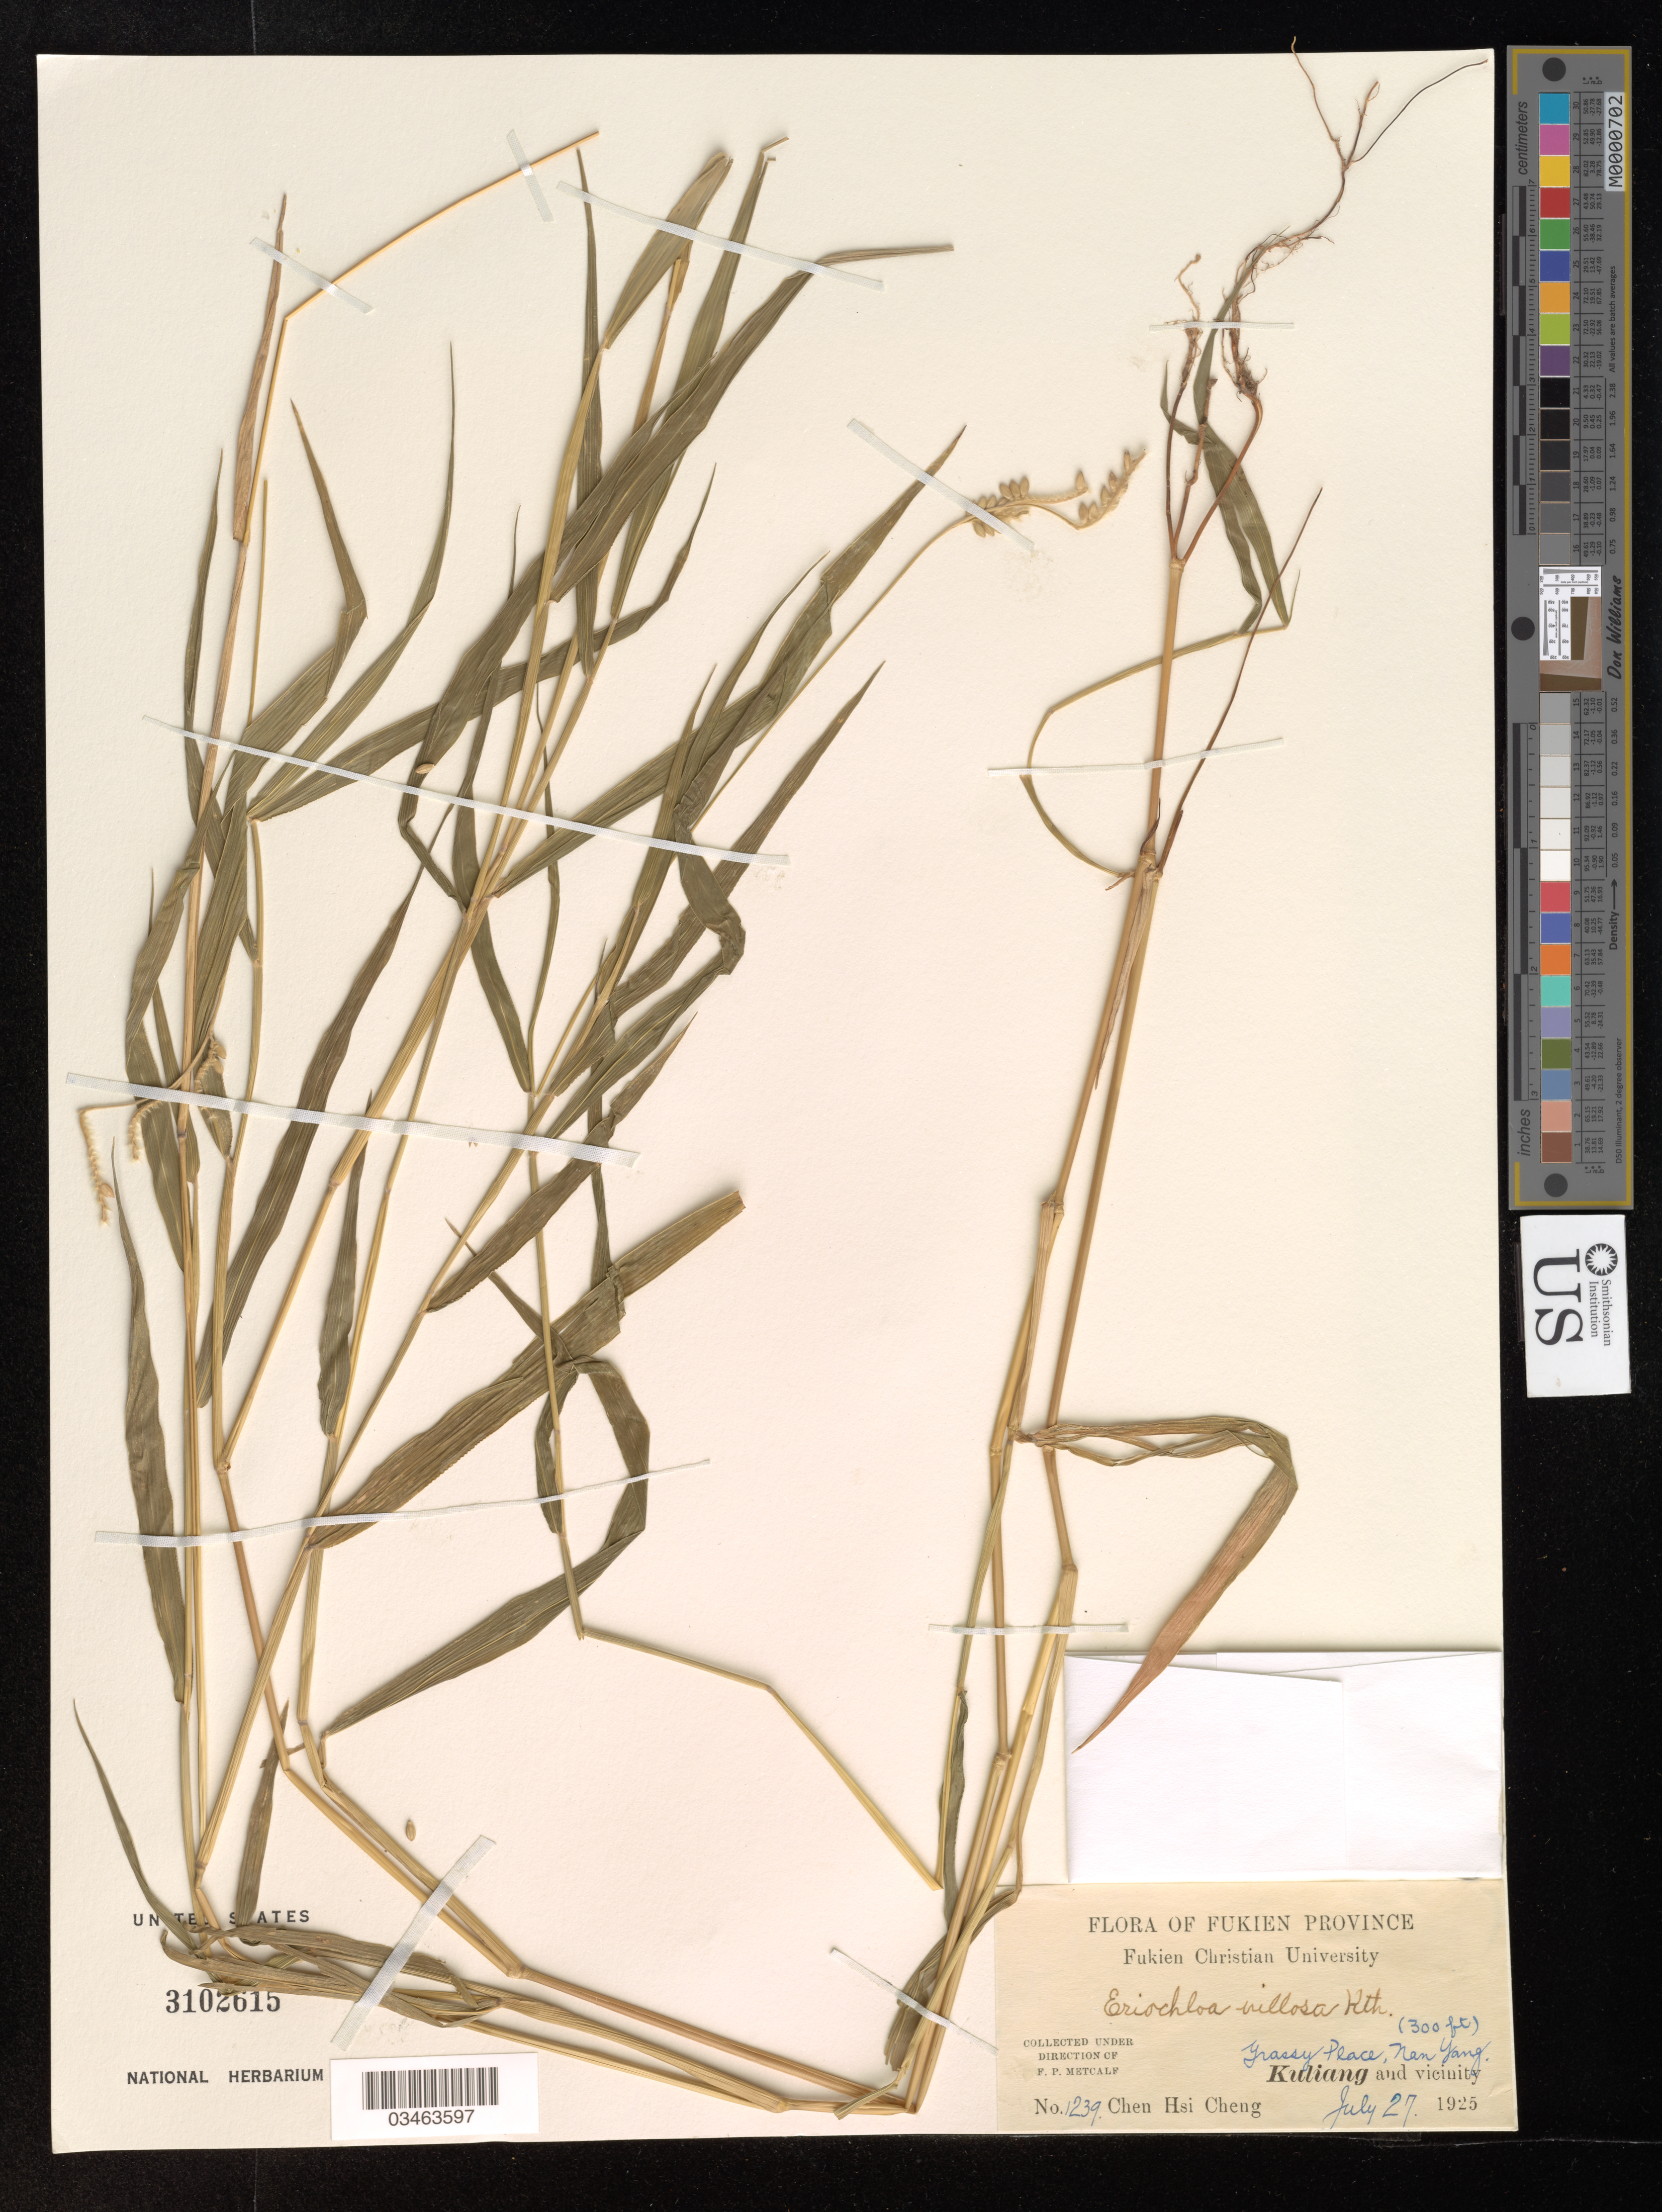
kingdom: Plantae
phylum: Tracheophyta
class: Liliopsida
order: Poales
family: Poaceae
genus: Eriochloa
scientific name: Eriochloa villosa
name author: (Thunb.) Kunth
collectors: Chen Hsi Cheng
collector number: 1239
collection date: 1925-07-27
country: China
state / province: Fujian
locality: Fukien Province. Grassy Place, Nan Yang. Kuliang and vicinity.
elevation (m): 91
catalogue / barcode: US 3102615